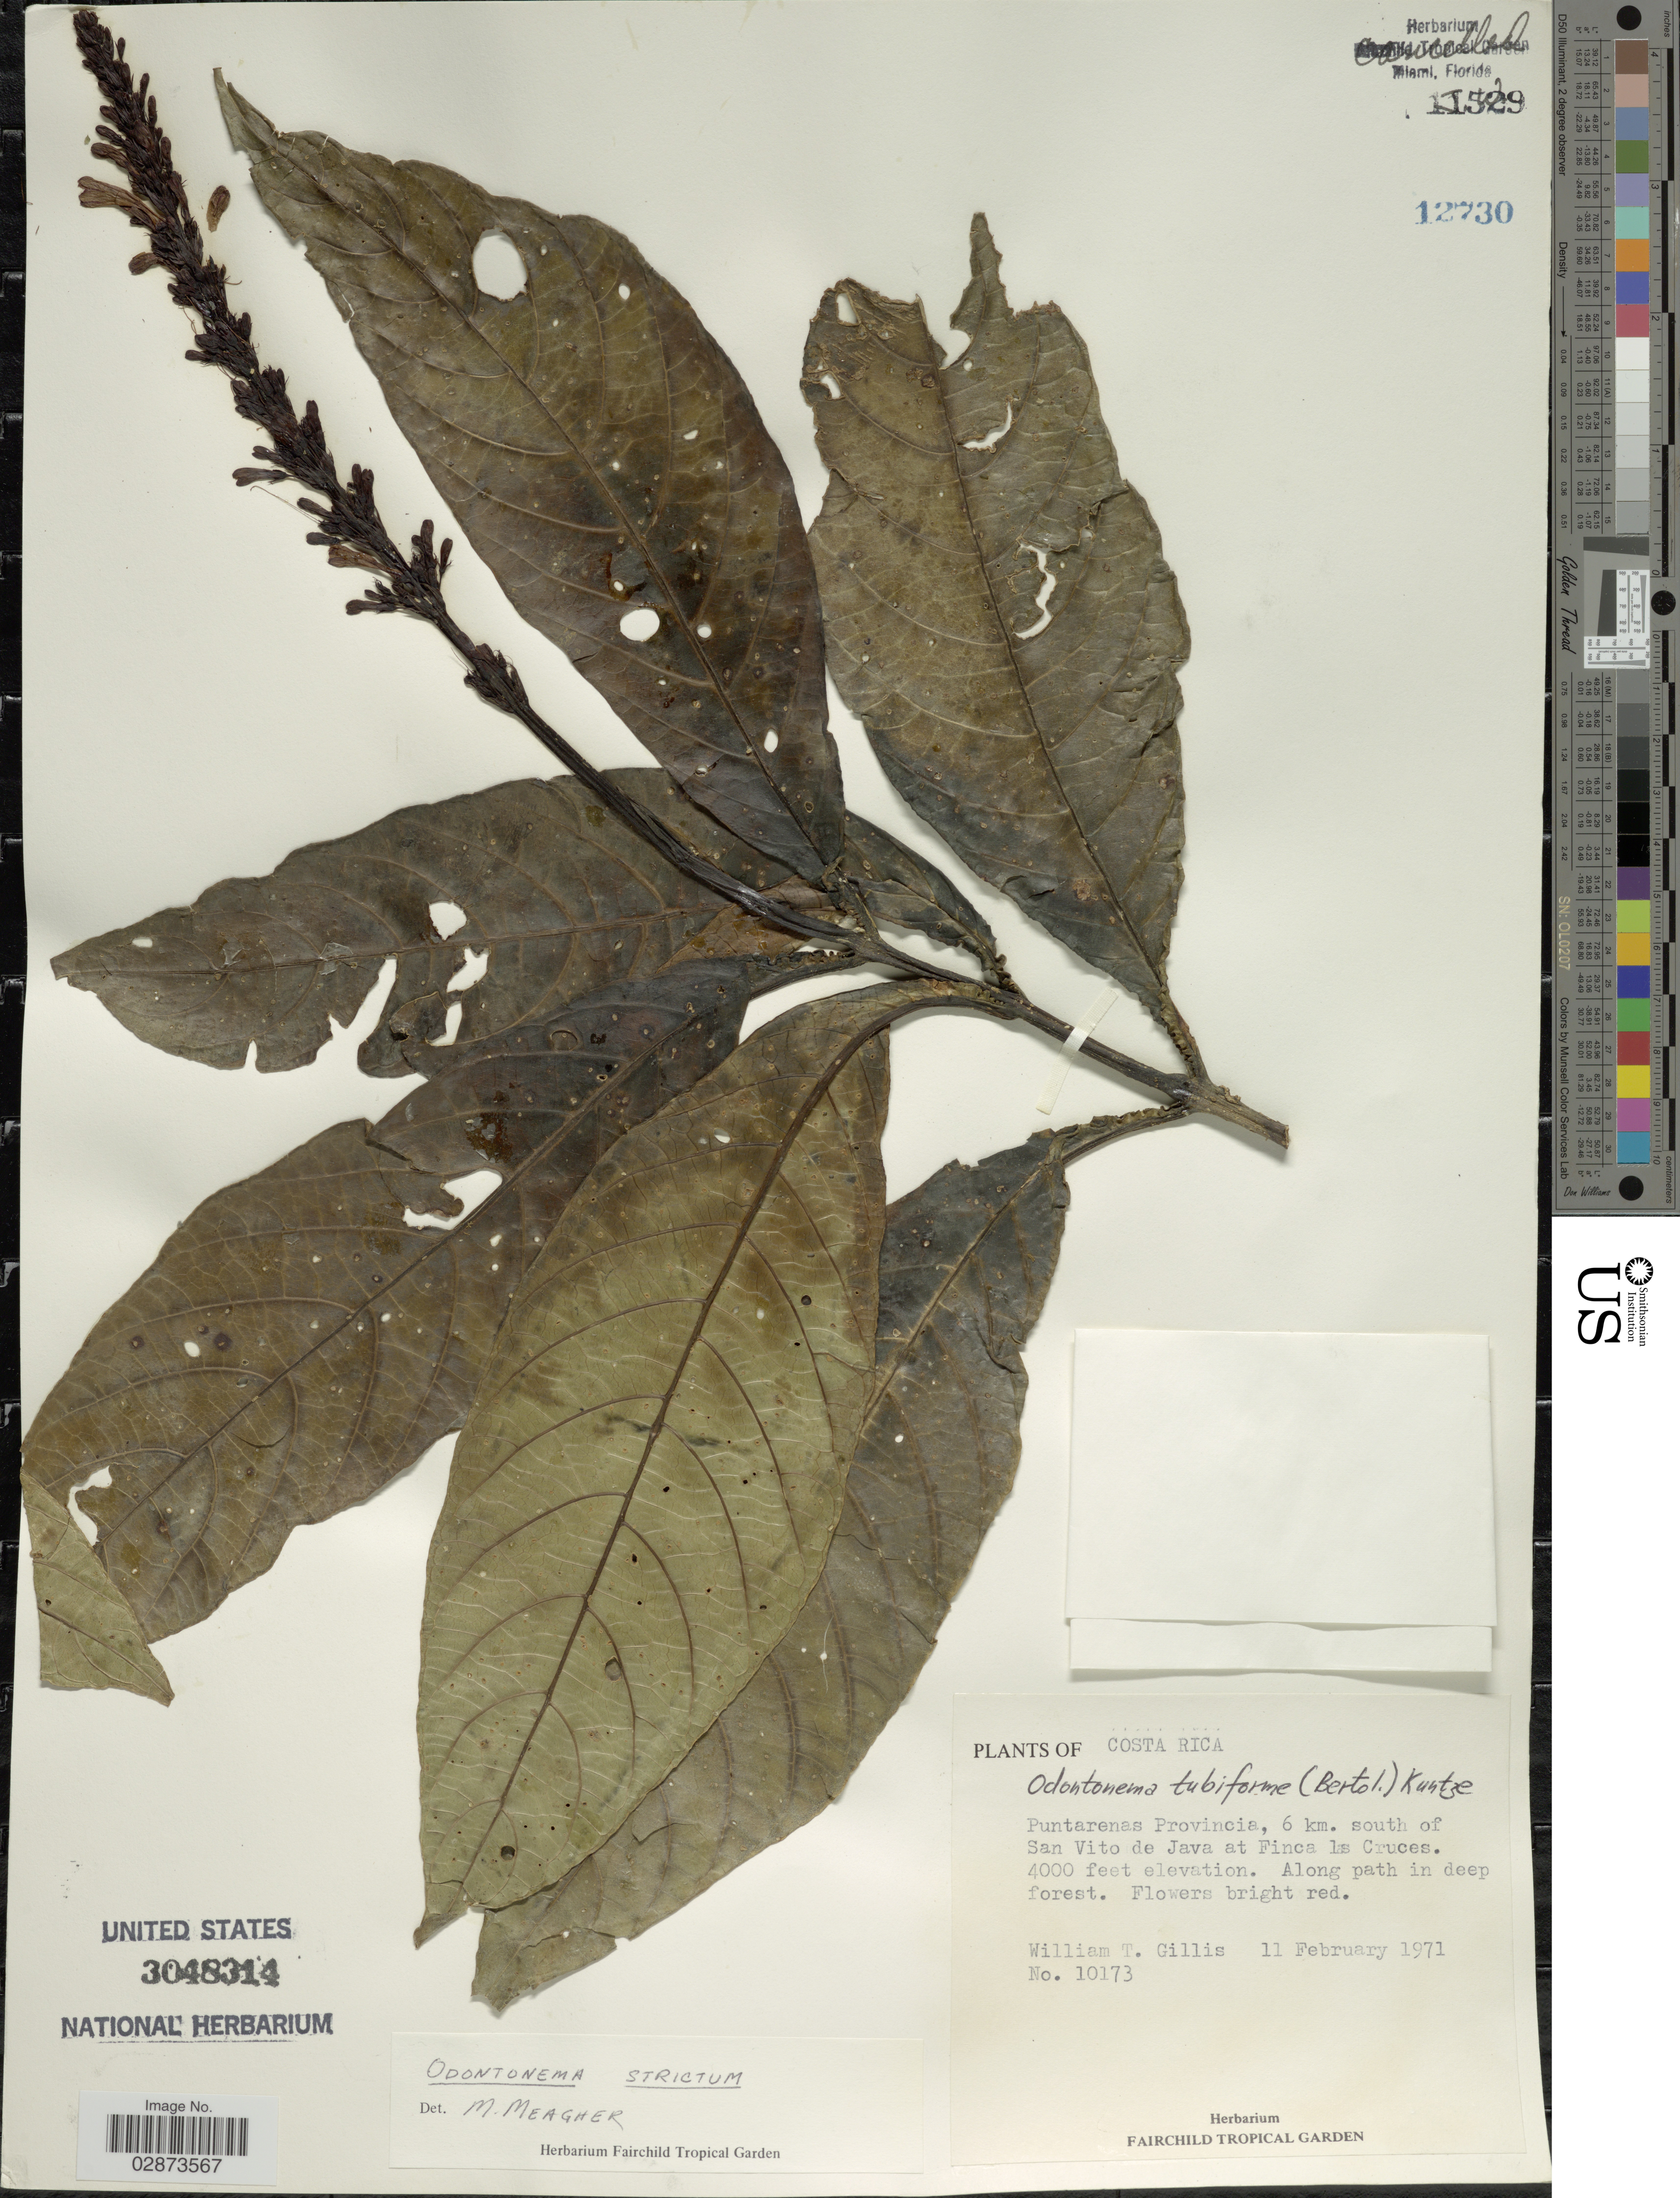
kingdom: Plantae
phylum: Tracheophyta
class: Magnoliopsida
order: Lamiales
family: Acanthaceae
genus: Odontonema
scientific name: Odontonema tubaeforme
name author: (Bertol.) Kuntze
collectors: W. T. Gillis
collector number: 10173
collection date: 1971-02-11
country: Costa Rica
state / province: Puntarenas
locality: Puntarenas Provincia, 6 km. south of San Vito de Java at Finca la Cruces.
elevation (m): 1219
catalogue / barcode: US 3048314